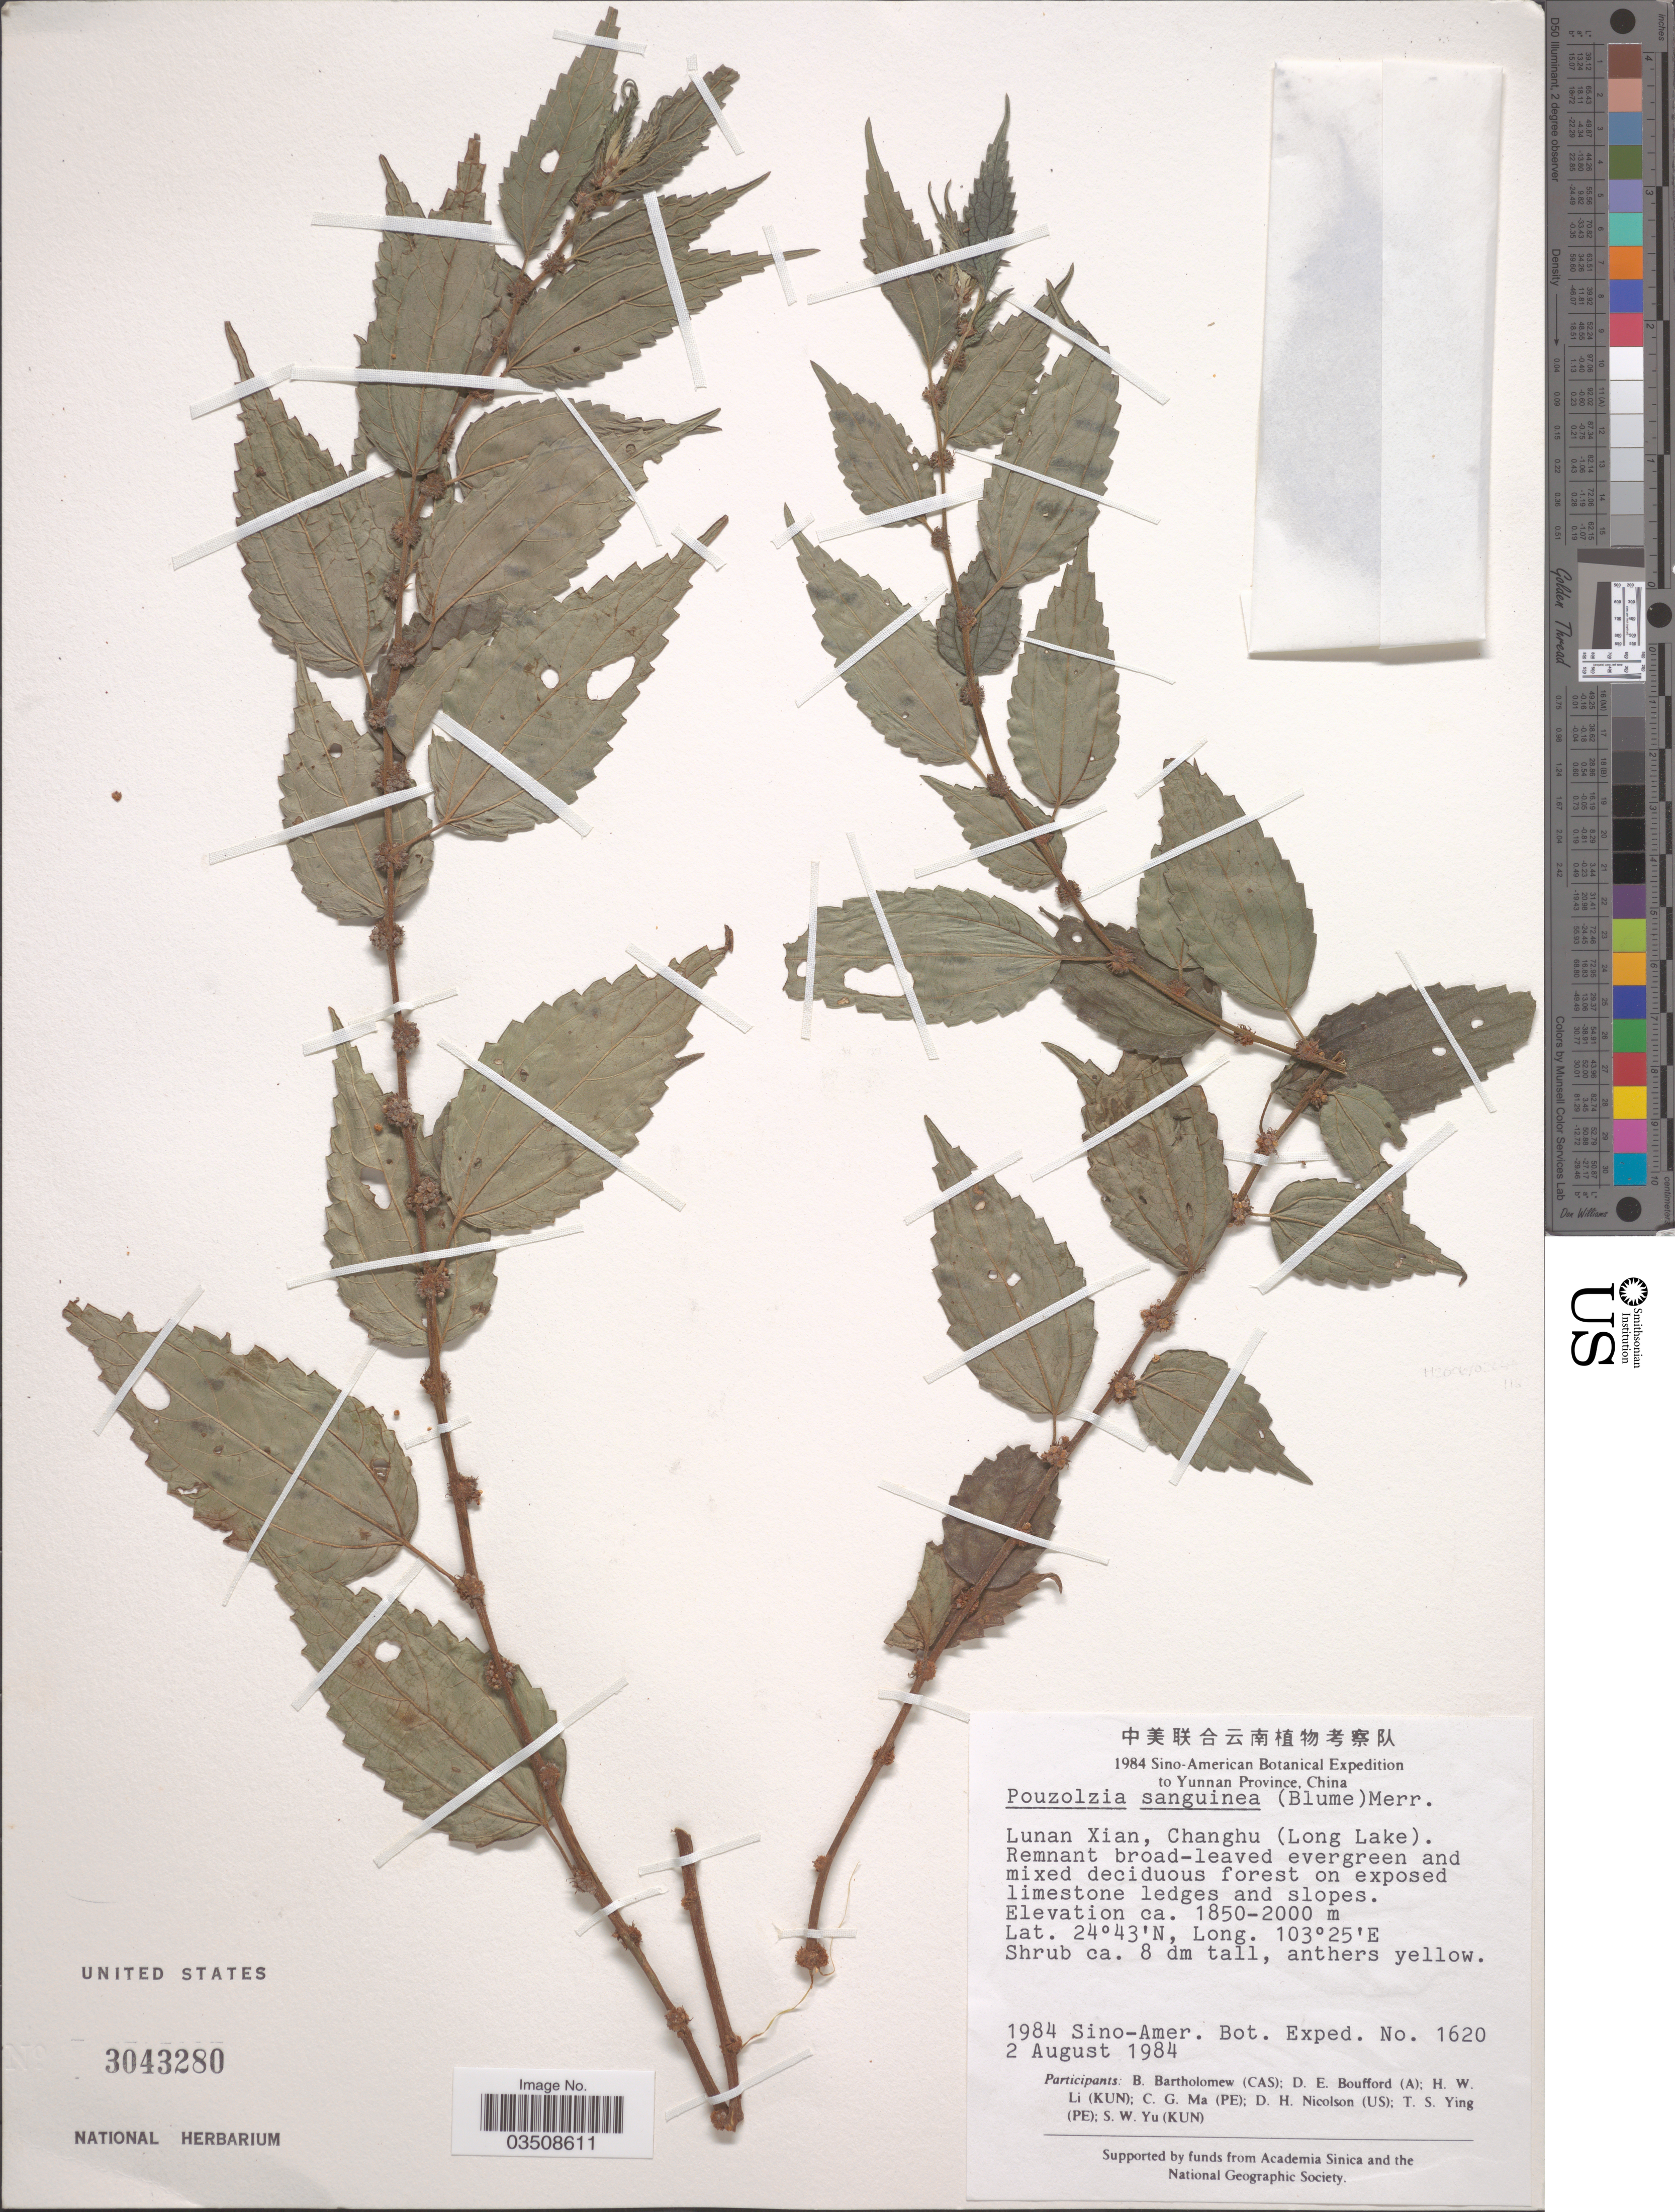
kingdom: Plantae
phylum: Tracheophyta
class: Magnoliopsida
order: Rosales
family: Urticaceae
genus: Pouzolzia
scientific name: Pouzolzia sanguinea var. sanguinea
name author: (Blume) Merr.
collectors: Sino-Amer. Bot. Exped. 1984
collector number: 1620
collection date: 1984-08-02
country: China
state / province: Yunnan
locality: Lunan Xian, Changhu (Long Lake).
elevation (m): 1850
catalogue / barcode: US 3043280